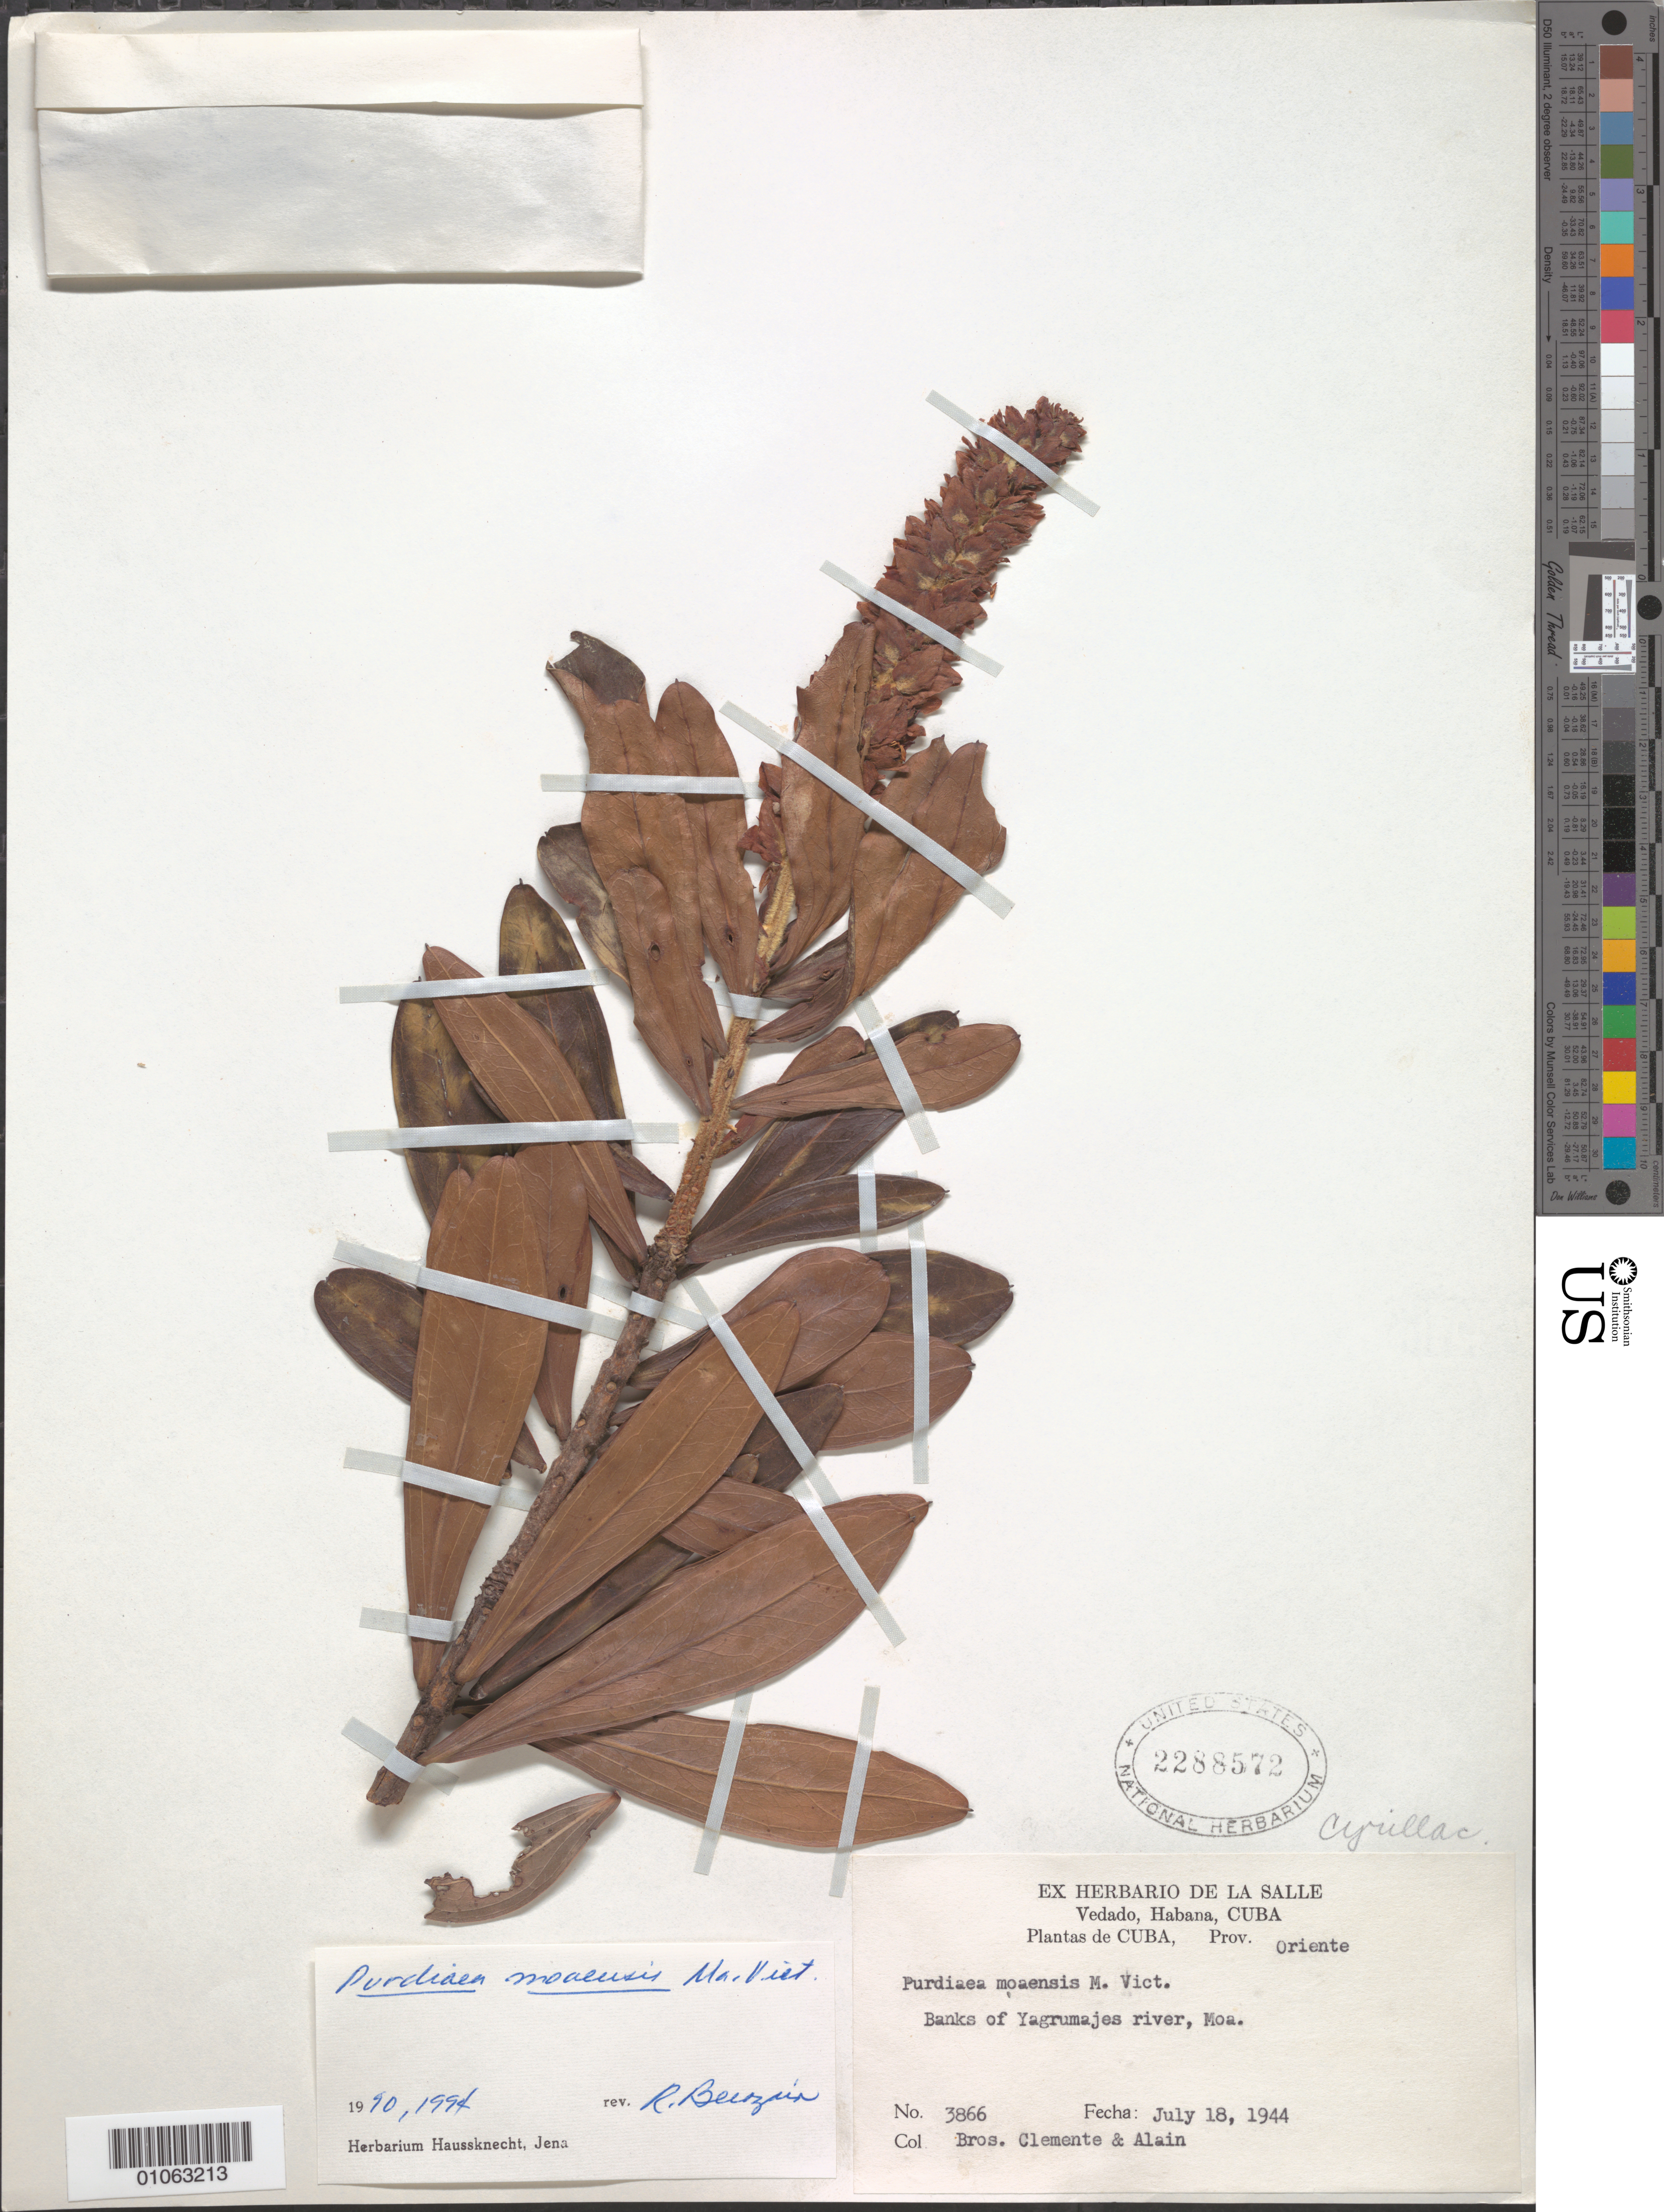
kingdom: Plantae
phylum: Tracheophyta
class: Magnoliopsida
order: Ericales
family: Clethraceae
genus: Purdiaea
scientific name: Purdiaea moaensis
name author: Vict.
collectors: Bro. Clemente & A. H. Liogier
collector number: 3866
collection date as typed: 18 Jul 1944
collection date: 1944-07-18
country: Cuba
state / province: Holguín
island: Cuba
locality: Banks of yagrumajes, Moa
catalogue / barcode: US 2288572